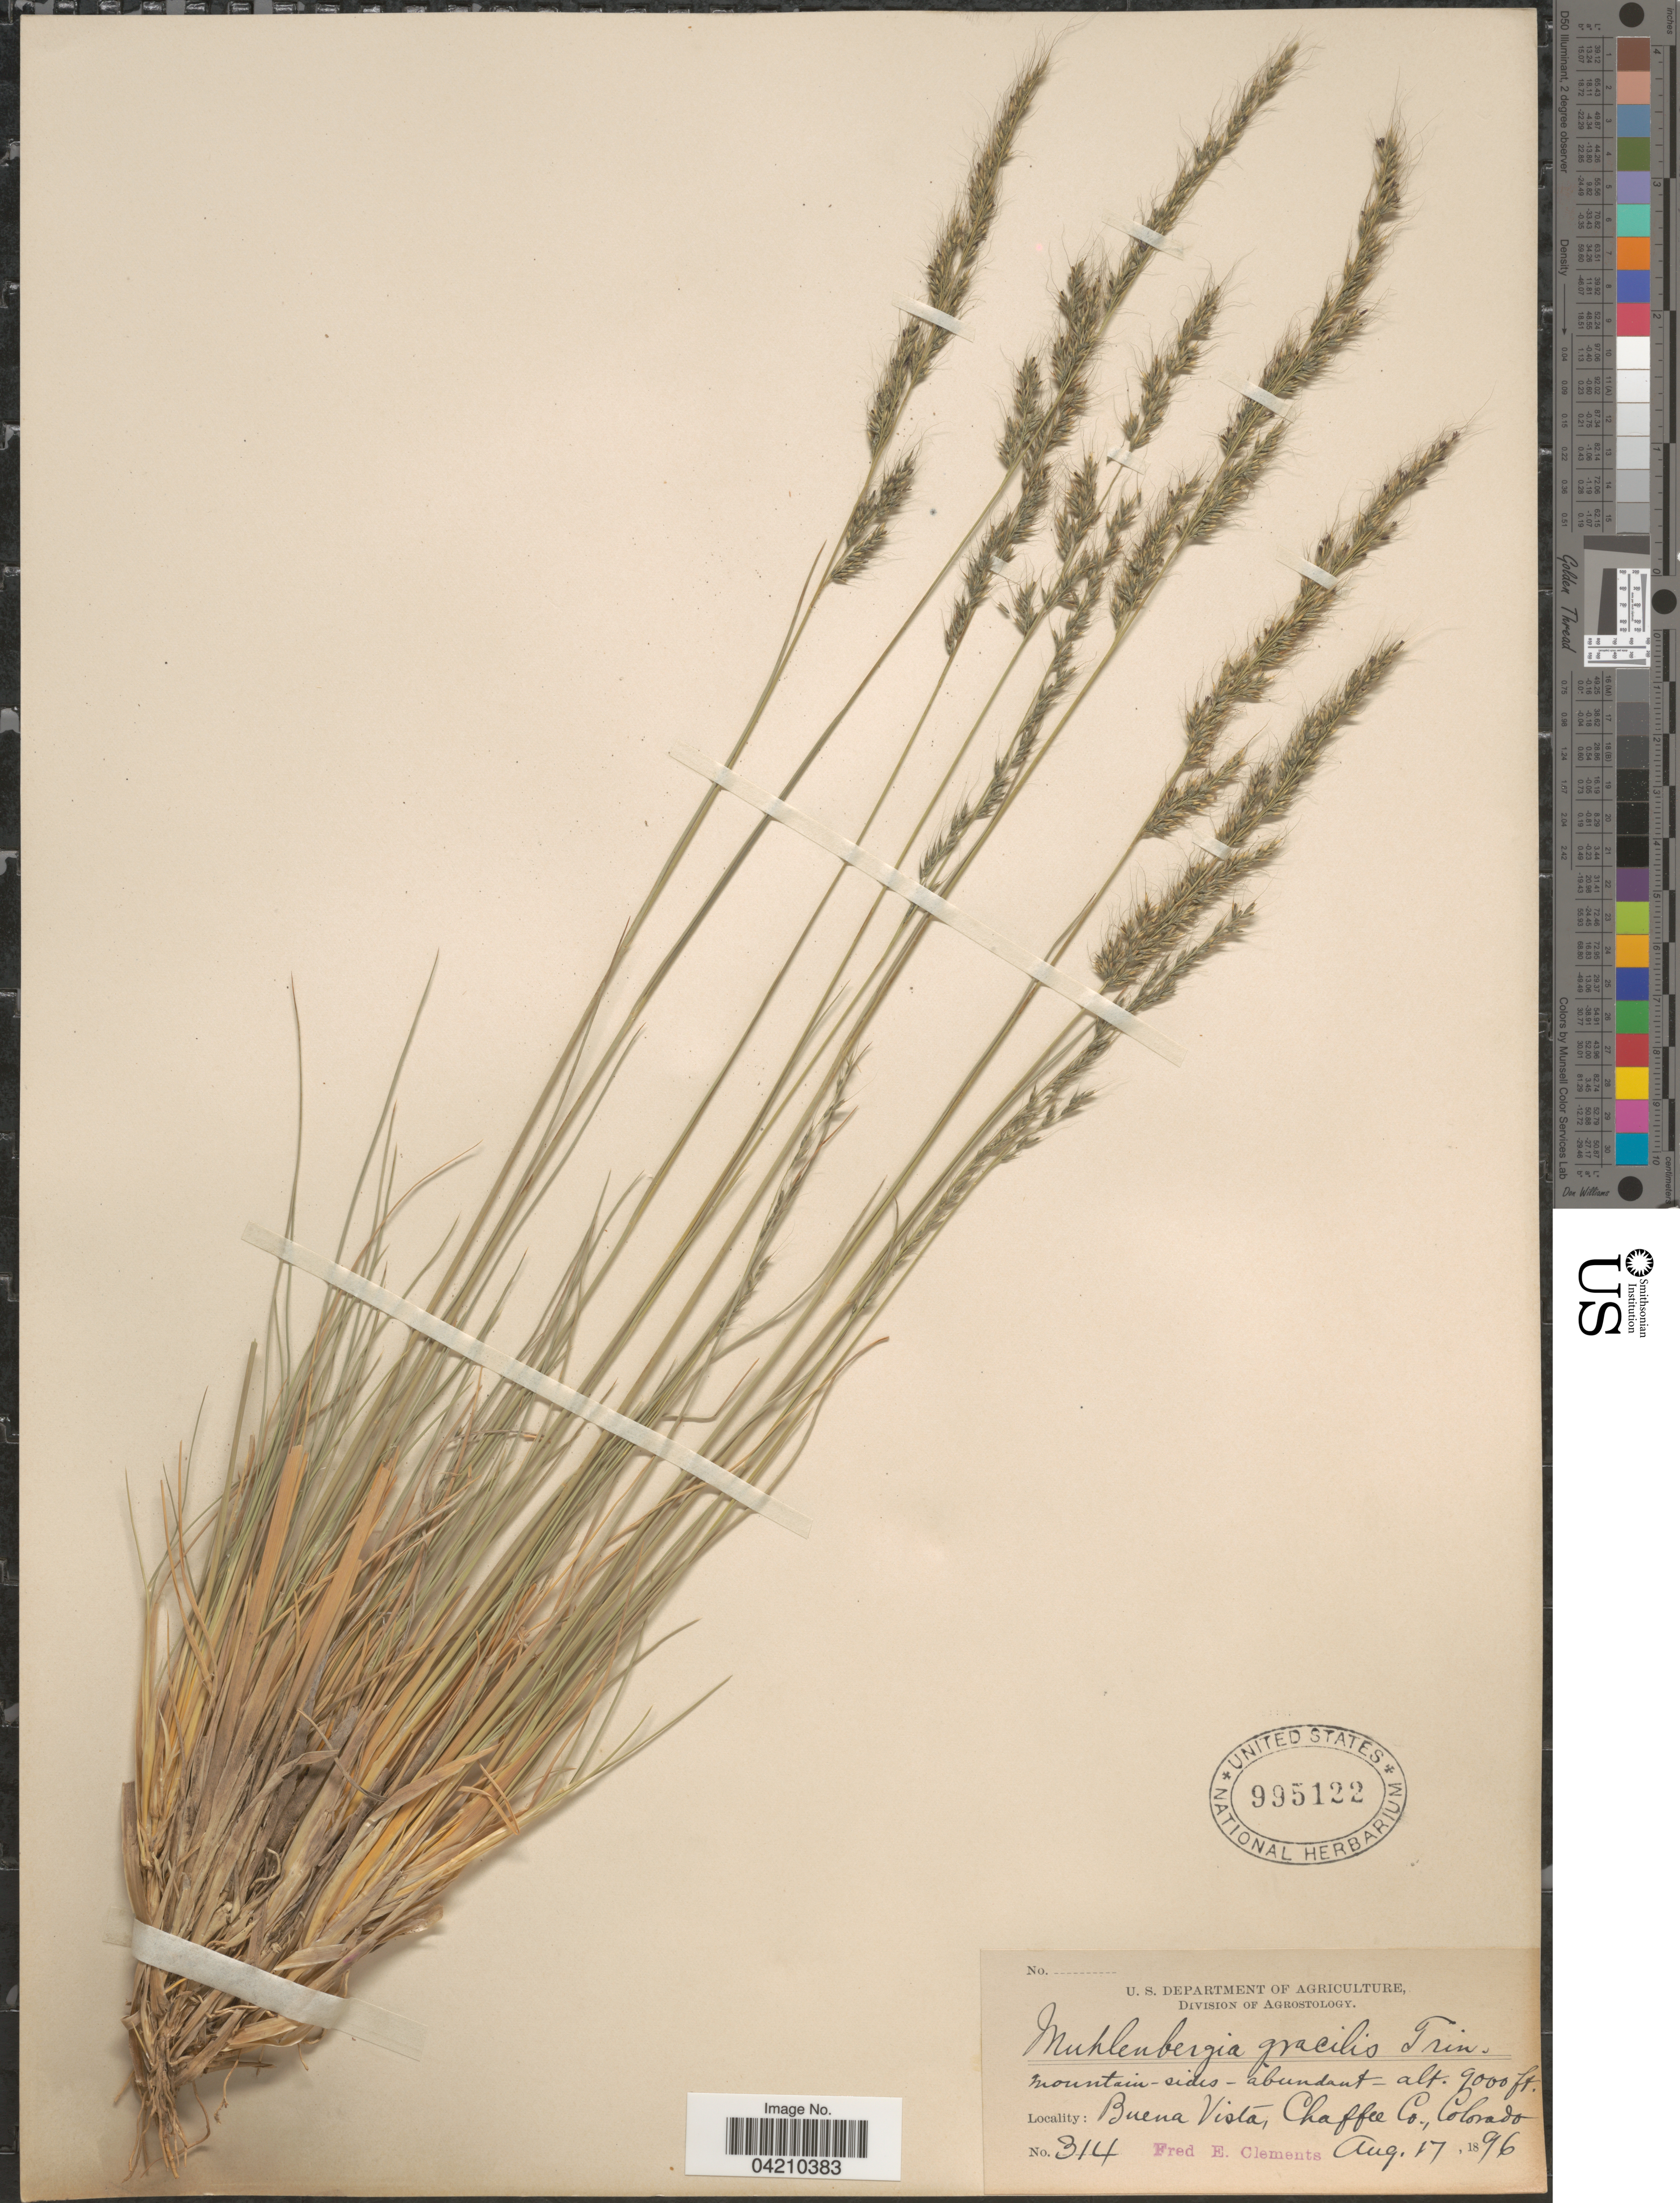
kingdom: Plantae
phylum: Tracheophyta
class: Liliopsida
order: Poales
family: Poaceae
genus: Muhlenbergia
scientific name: Muhlenbergia montana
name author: (Nutt.) Hitchc.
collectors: F. E. Clements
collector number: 314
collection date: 1896-08-17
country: United States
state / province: Colorado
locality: Mountain-sides. Buena Vista, Chaffee Co.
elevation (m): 2743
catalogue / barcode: US 995122